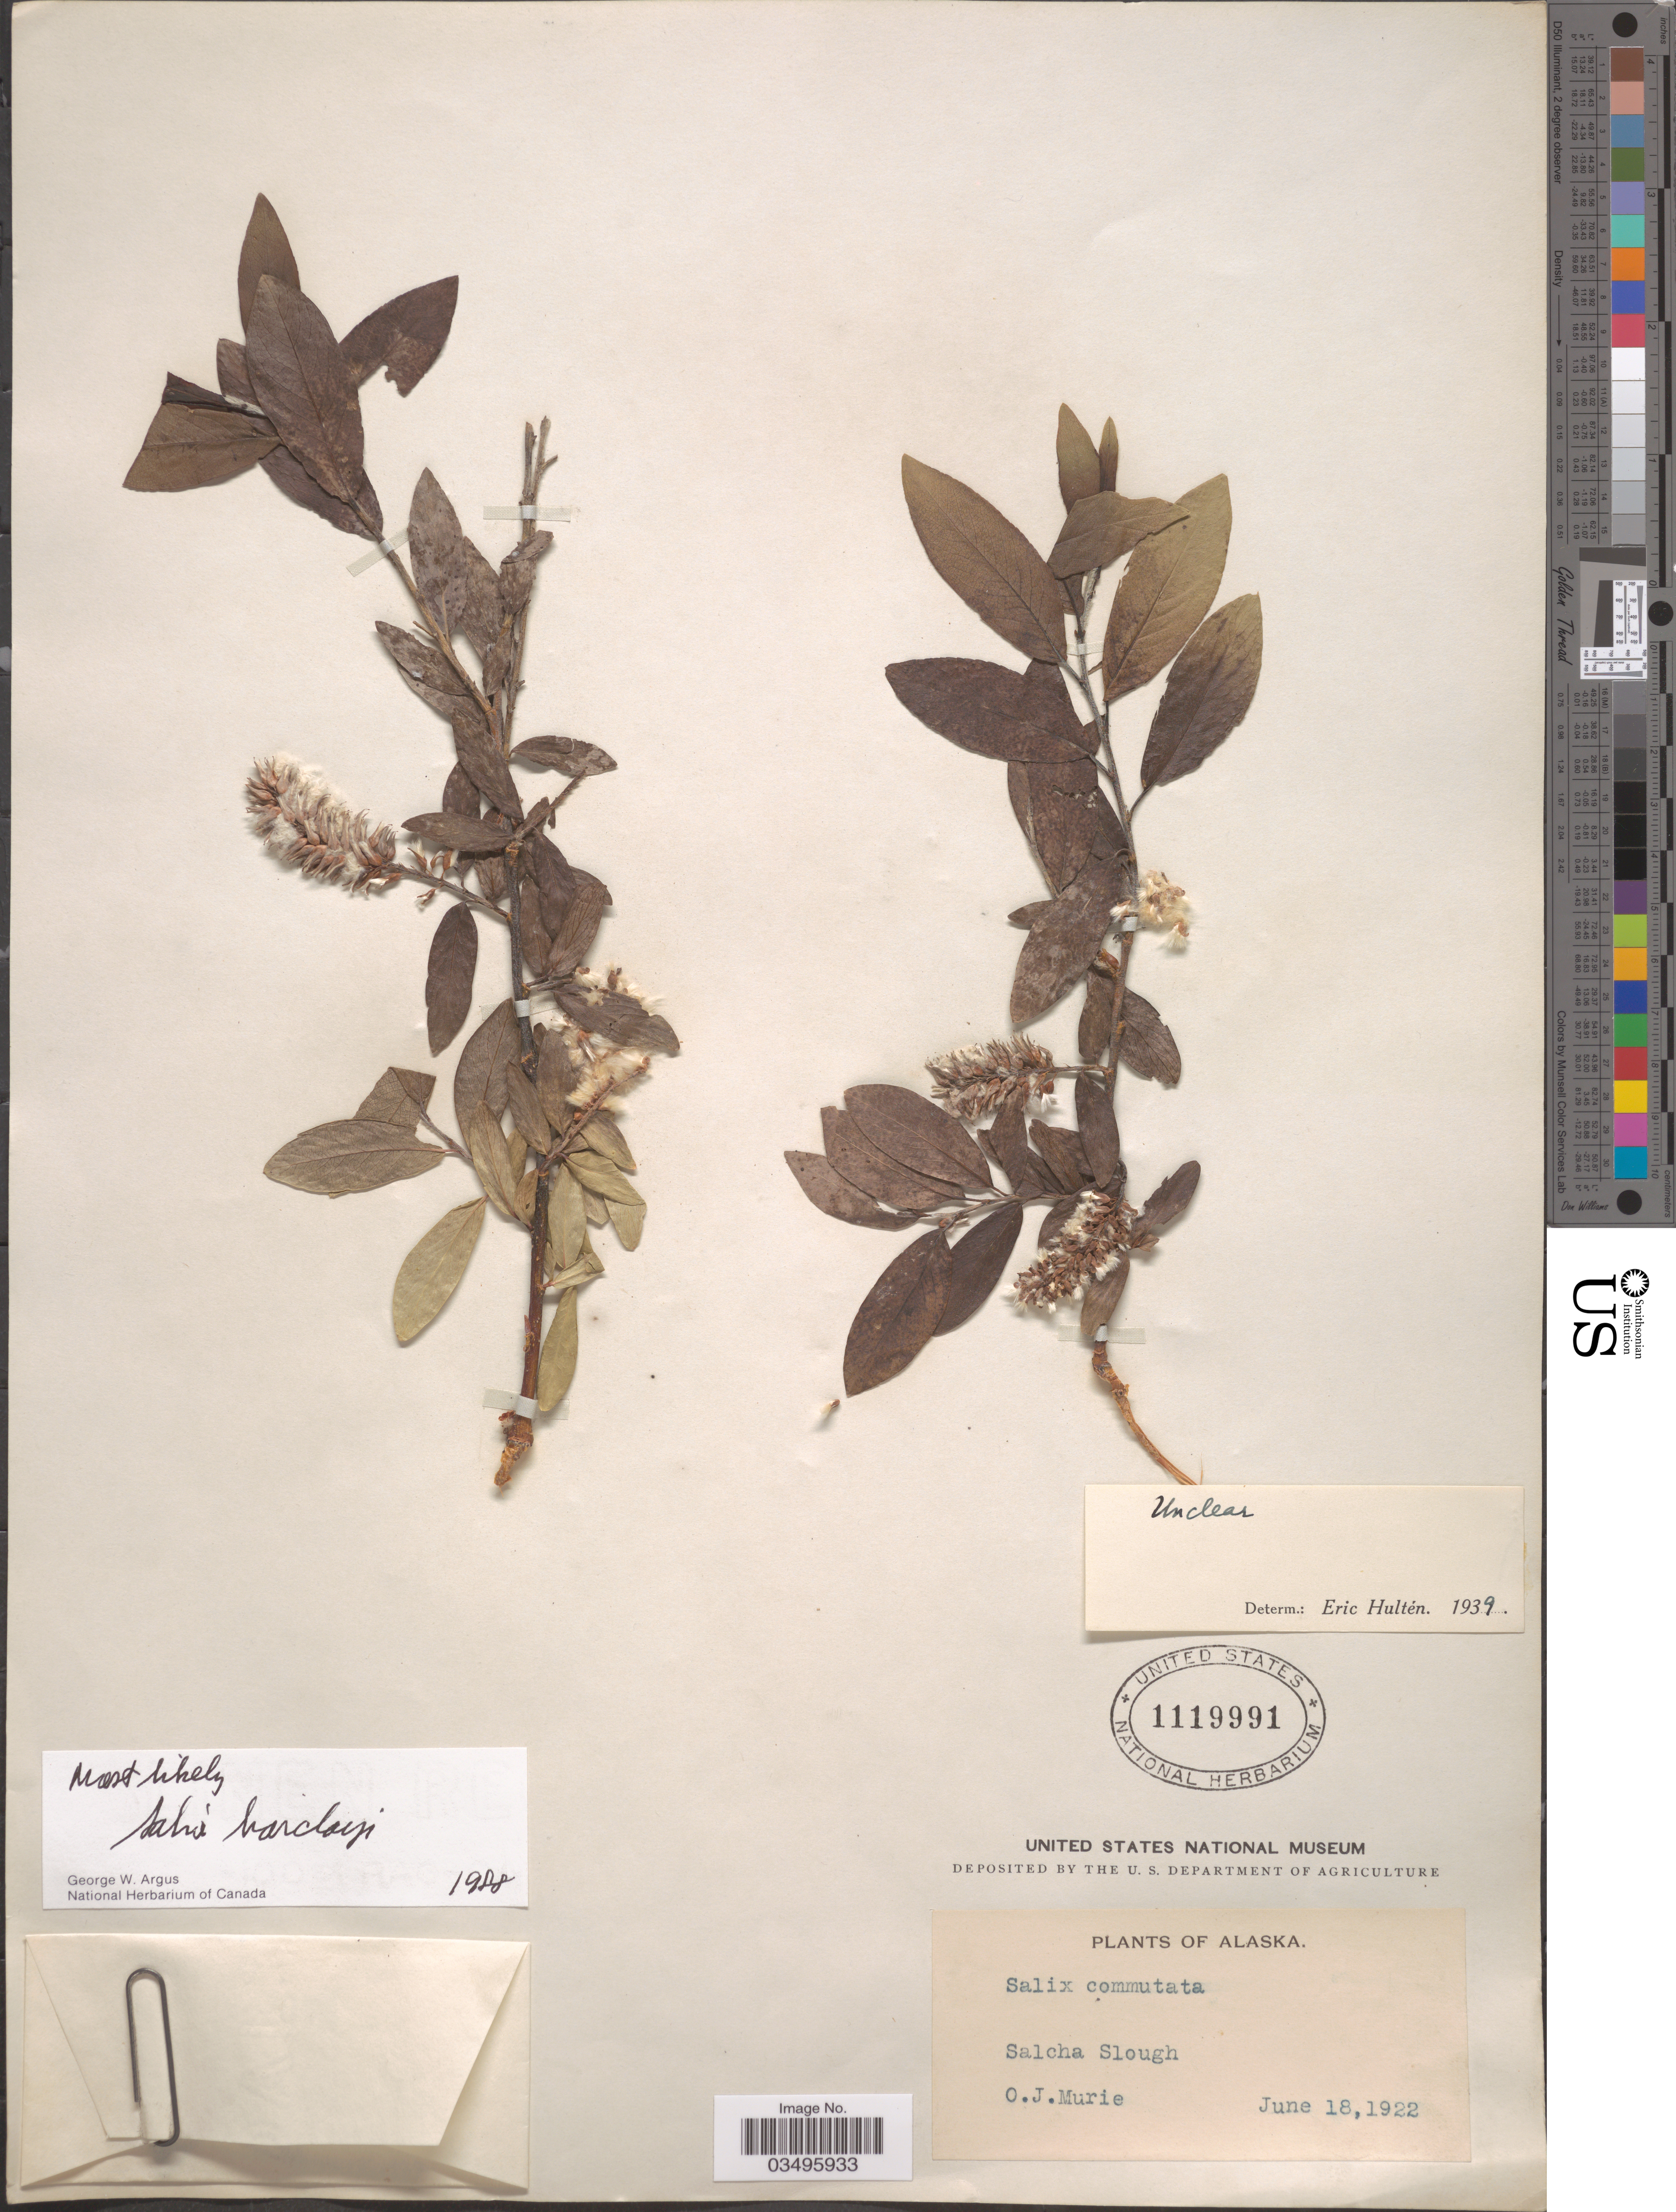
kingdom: Plantae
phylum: Tracheophyta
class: Magnoliopsida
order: Malpighiales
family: Salicaceae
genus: Salix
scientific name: Salix barclayi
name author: Andersson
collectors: O. Murie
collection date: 1922-06-18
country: United States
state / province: Alaska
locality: Salcha Slough.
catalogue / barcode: US 1119991